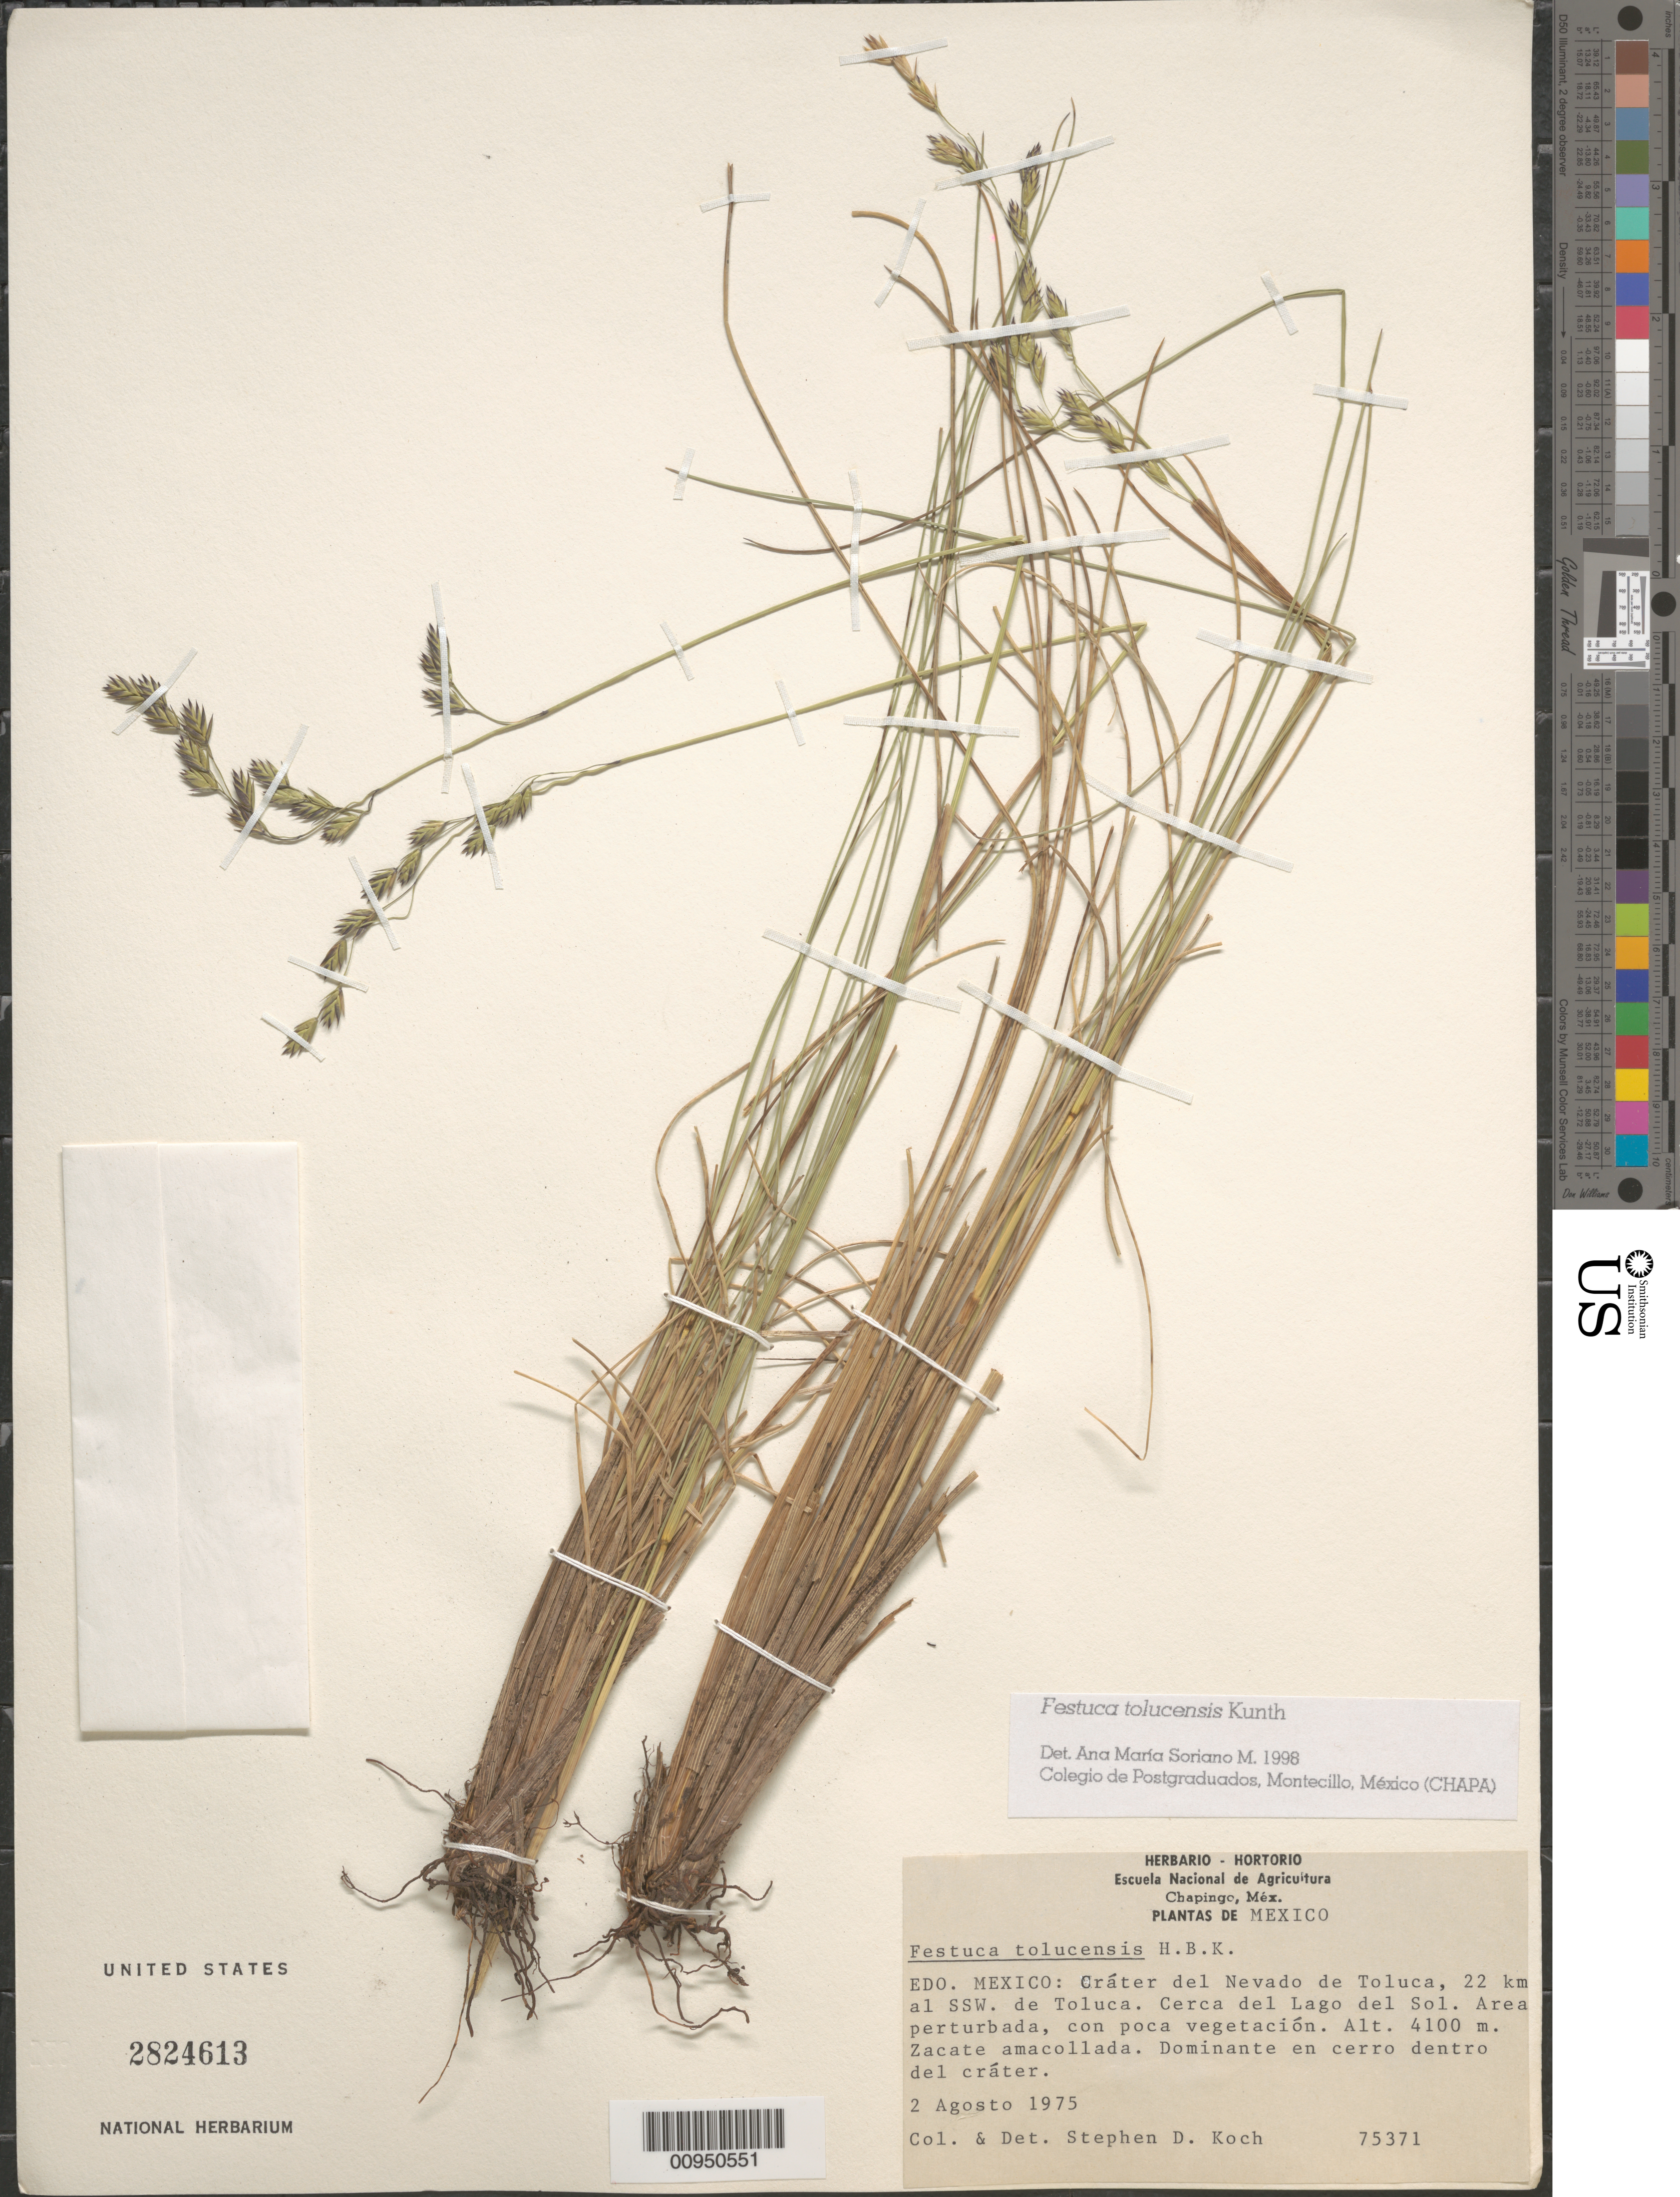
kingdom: Plantae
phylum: Tracheophyta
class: Liliopsida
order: Poales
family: Poaceae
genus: Festuca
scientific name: Festuca tolucensis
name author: Kunth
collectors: S. D. Koch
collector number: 75371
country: Mexico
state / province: México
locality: Crater del Nevado de Toluca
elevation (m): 4100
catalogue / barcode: US 2824613